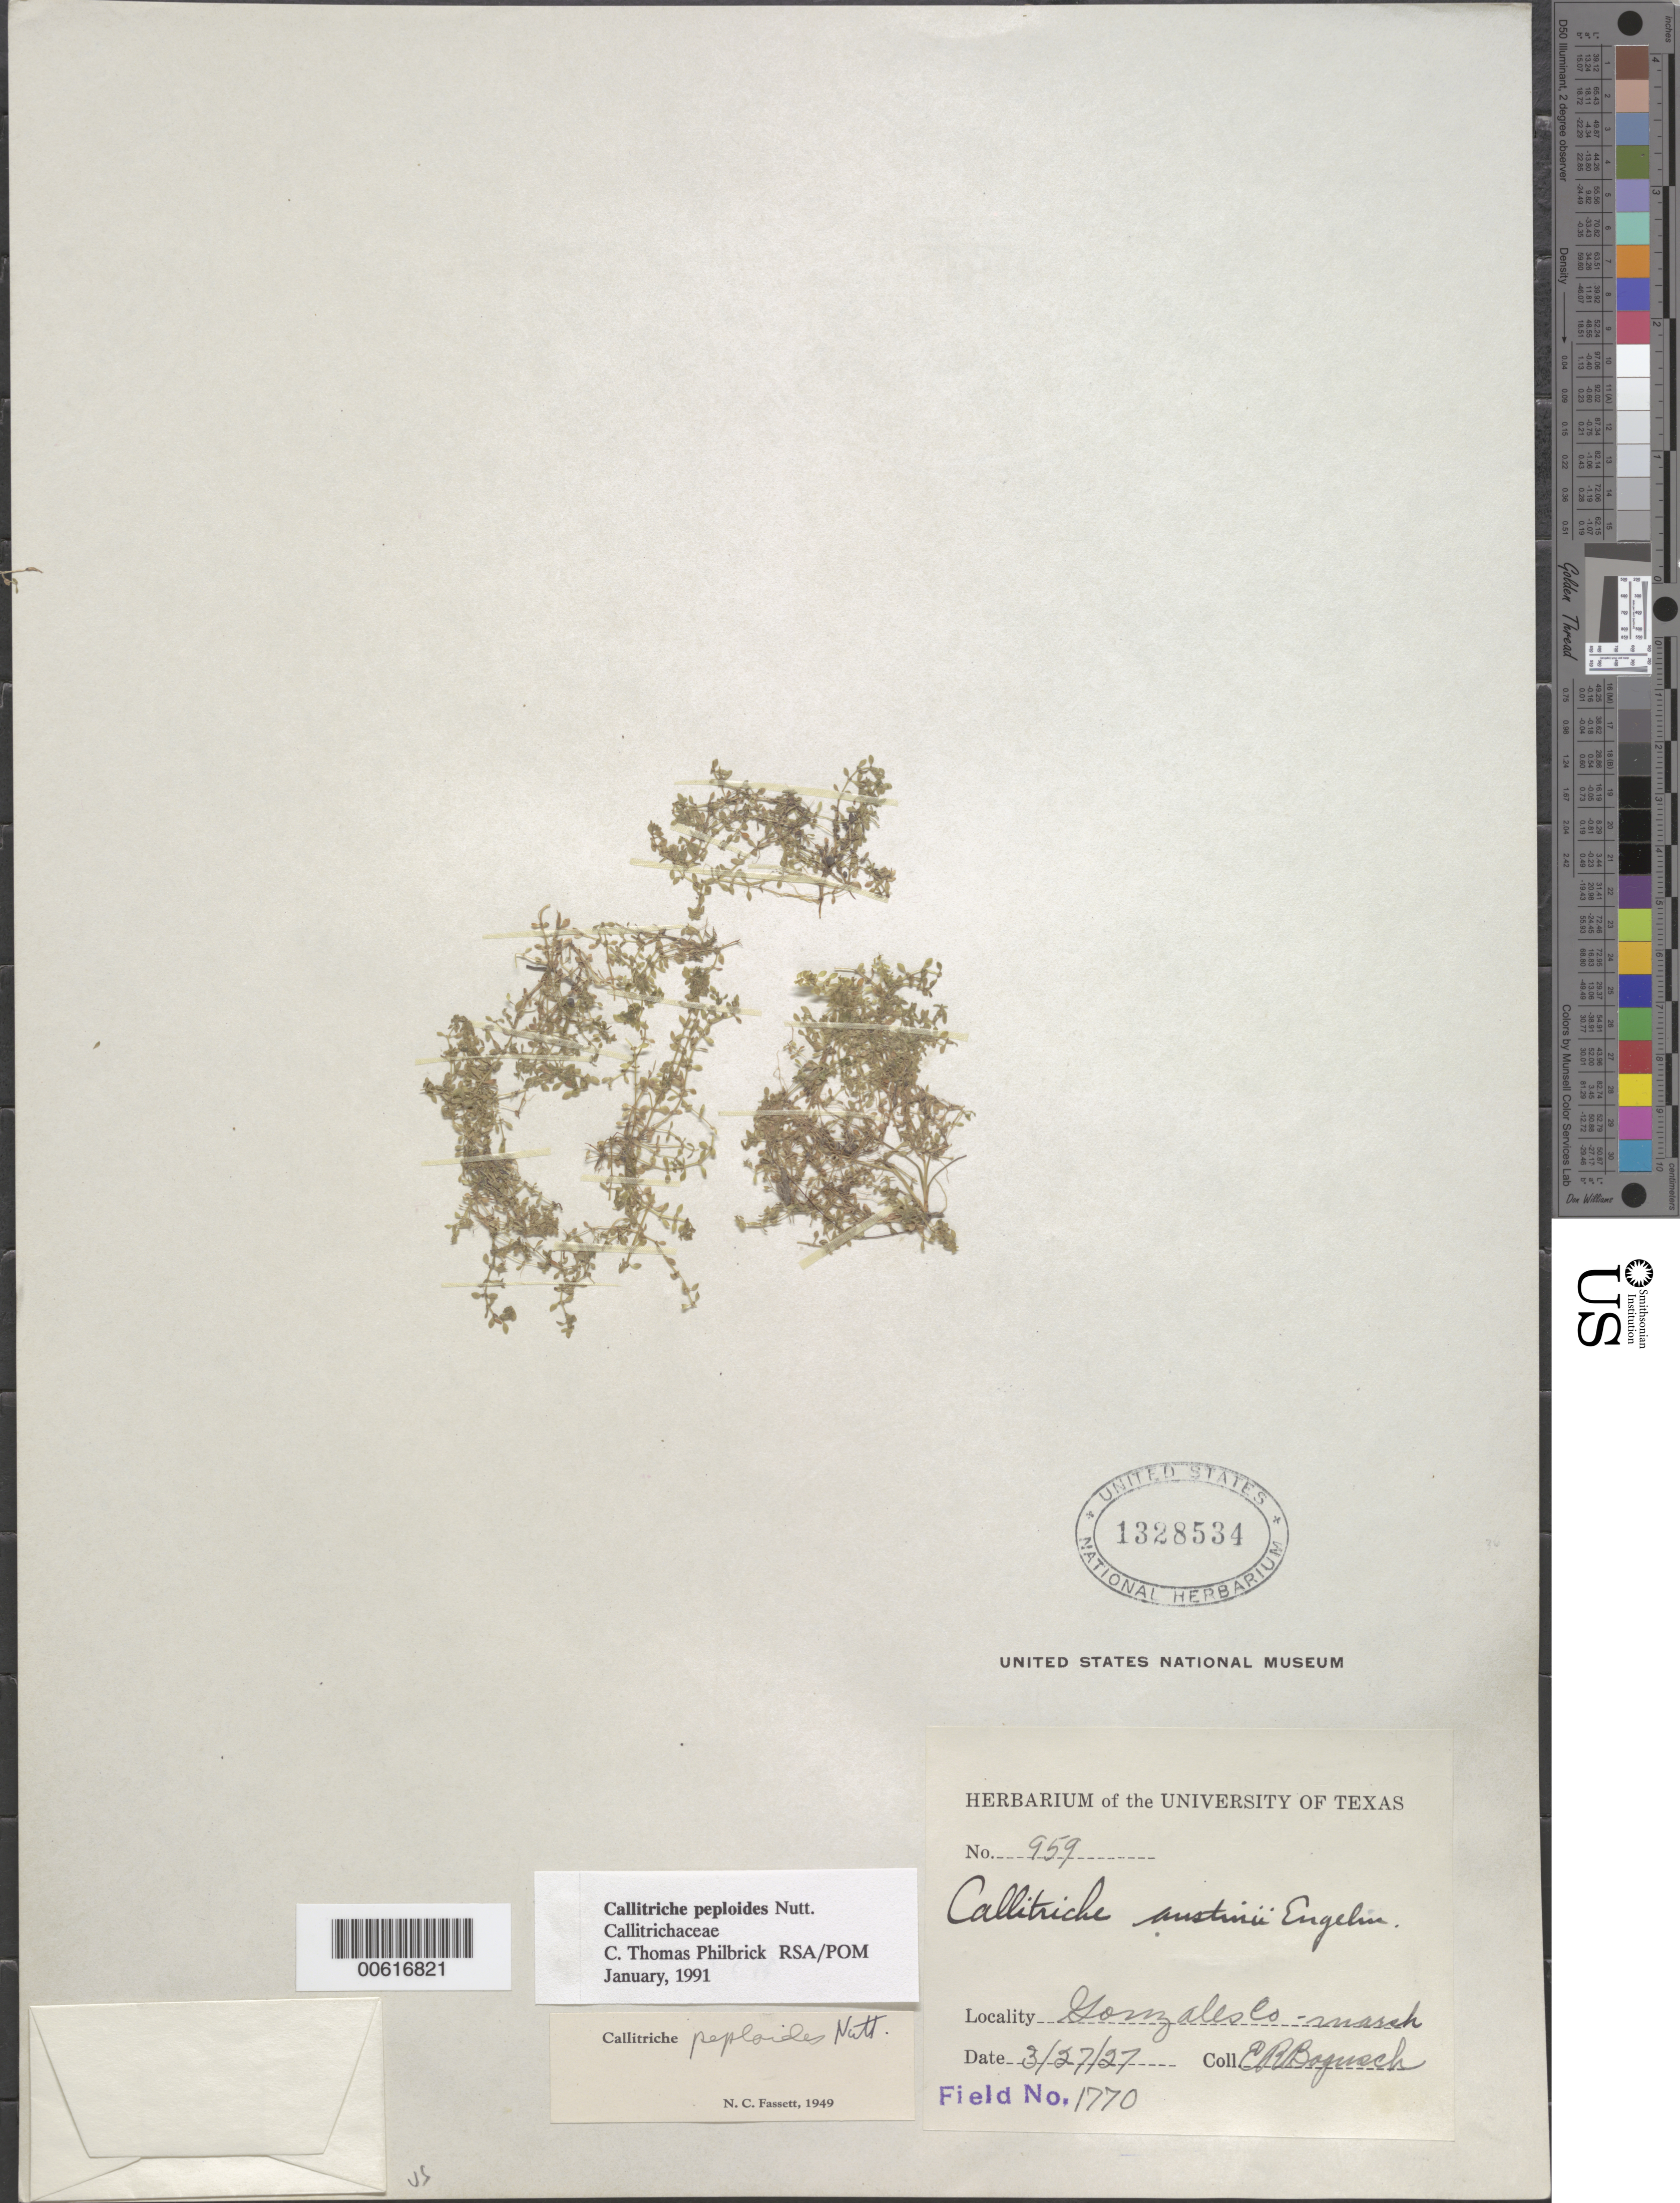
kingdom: Plantae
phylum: Tracheophyta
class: Magnoliopsida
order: Lamiales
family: Plantaginaceae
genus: Callitriche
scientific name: Callitriche peploides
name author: Nutt.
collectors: E. Boqusch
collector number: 1770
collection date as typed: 27 Mar 1927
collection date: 1927-03-27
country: United States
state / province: Texas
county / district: Gonzales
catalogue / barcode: US 1328534